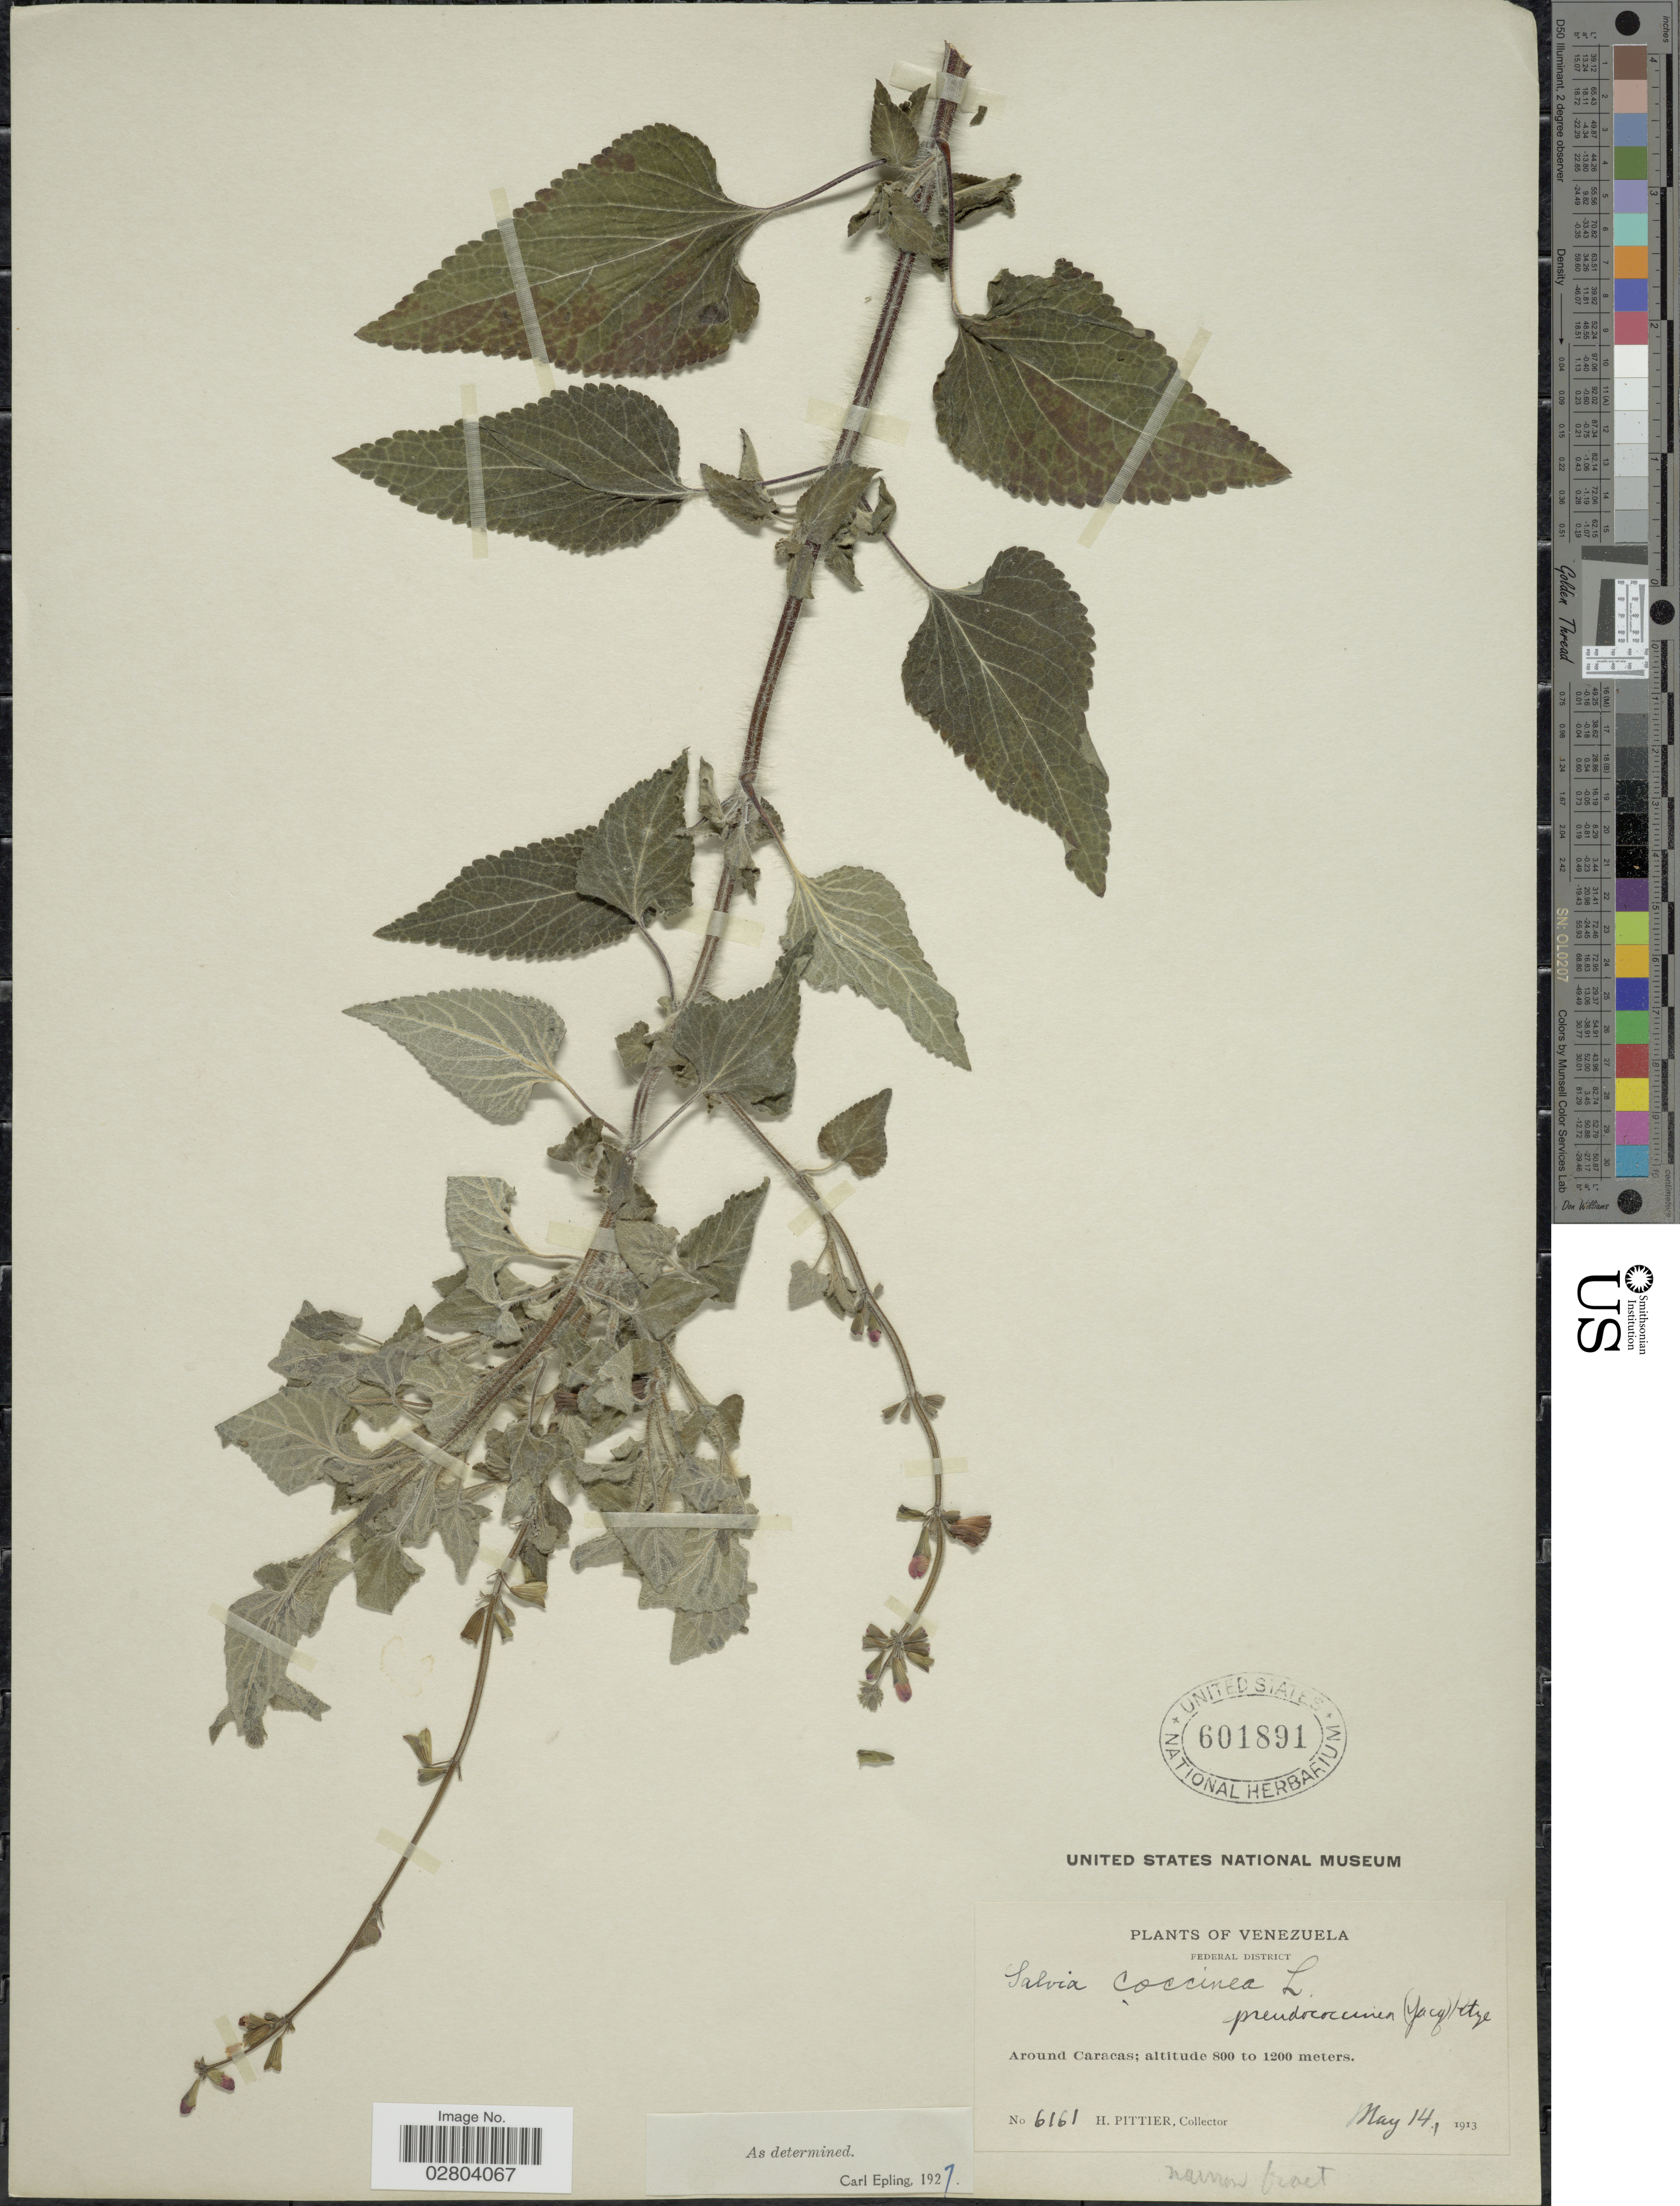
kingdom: Plantae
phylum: Tracheophyta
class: Magnoliopsida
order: Lamiales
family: Lamiaceae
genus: Salvia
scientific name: Salvia coccinea 'Naples Lavender'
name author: L. f. ex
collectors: H. F. Pittier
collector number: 6161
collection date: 1913-05-14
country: Venezuela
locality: Federal District. Around Caracas.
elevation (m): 800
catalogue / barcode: US 601891